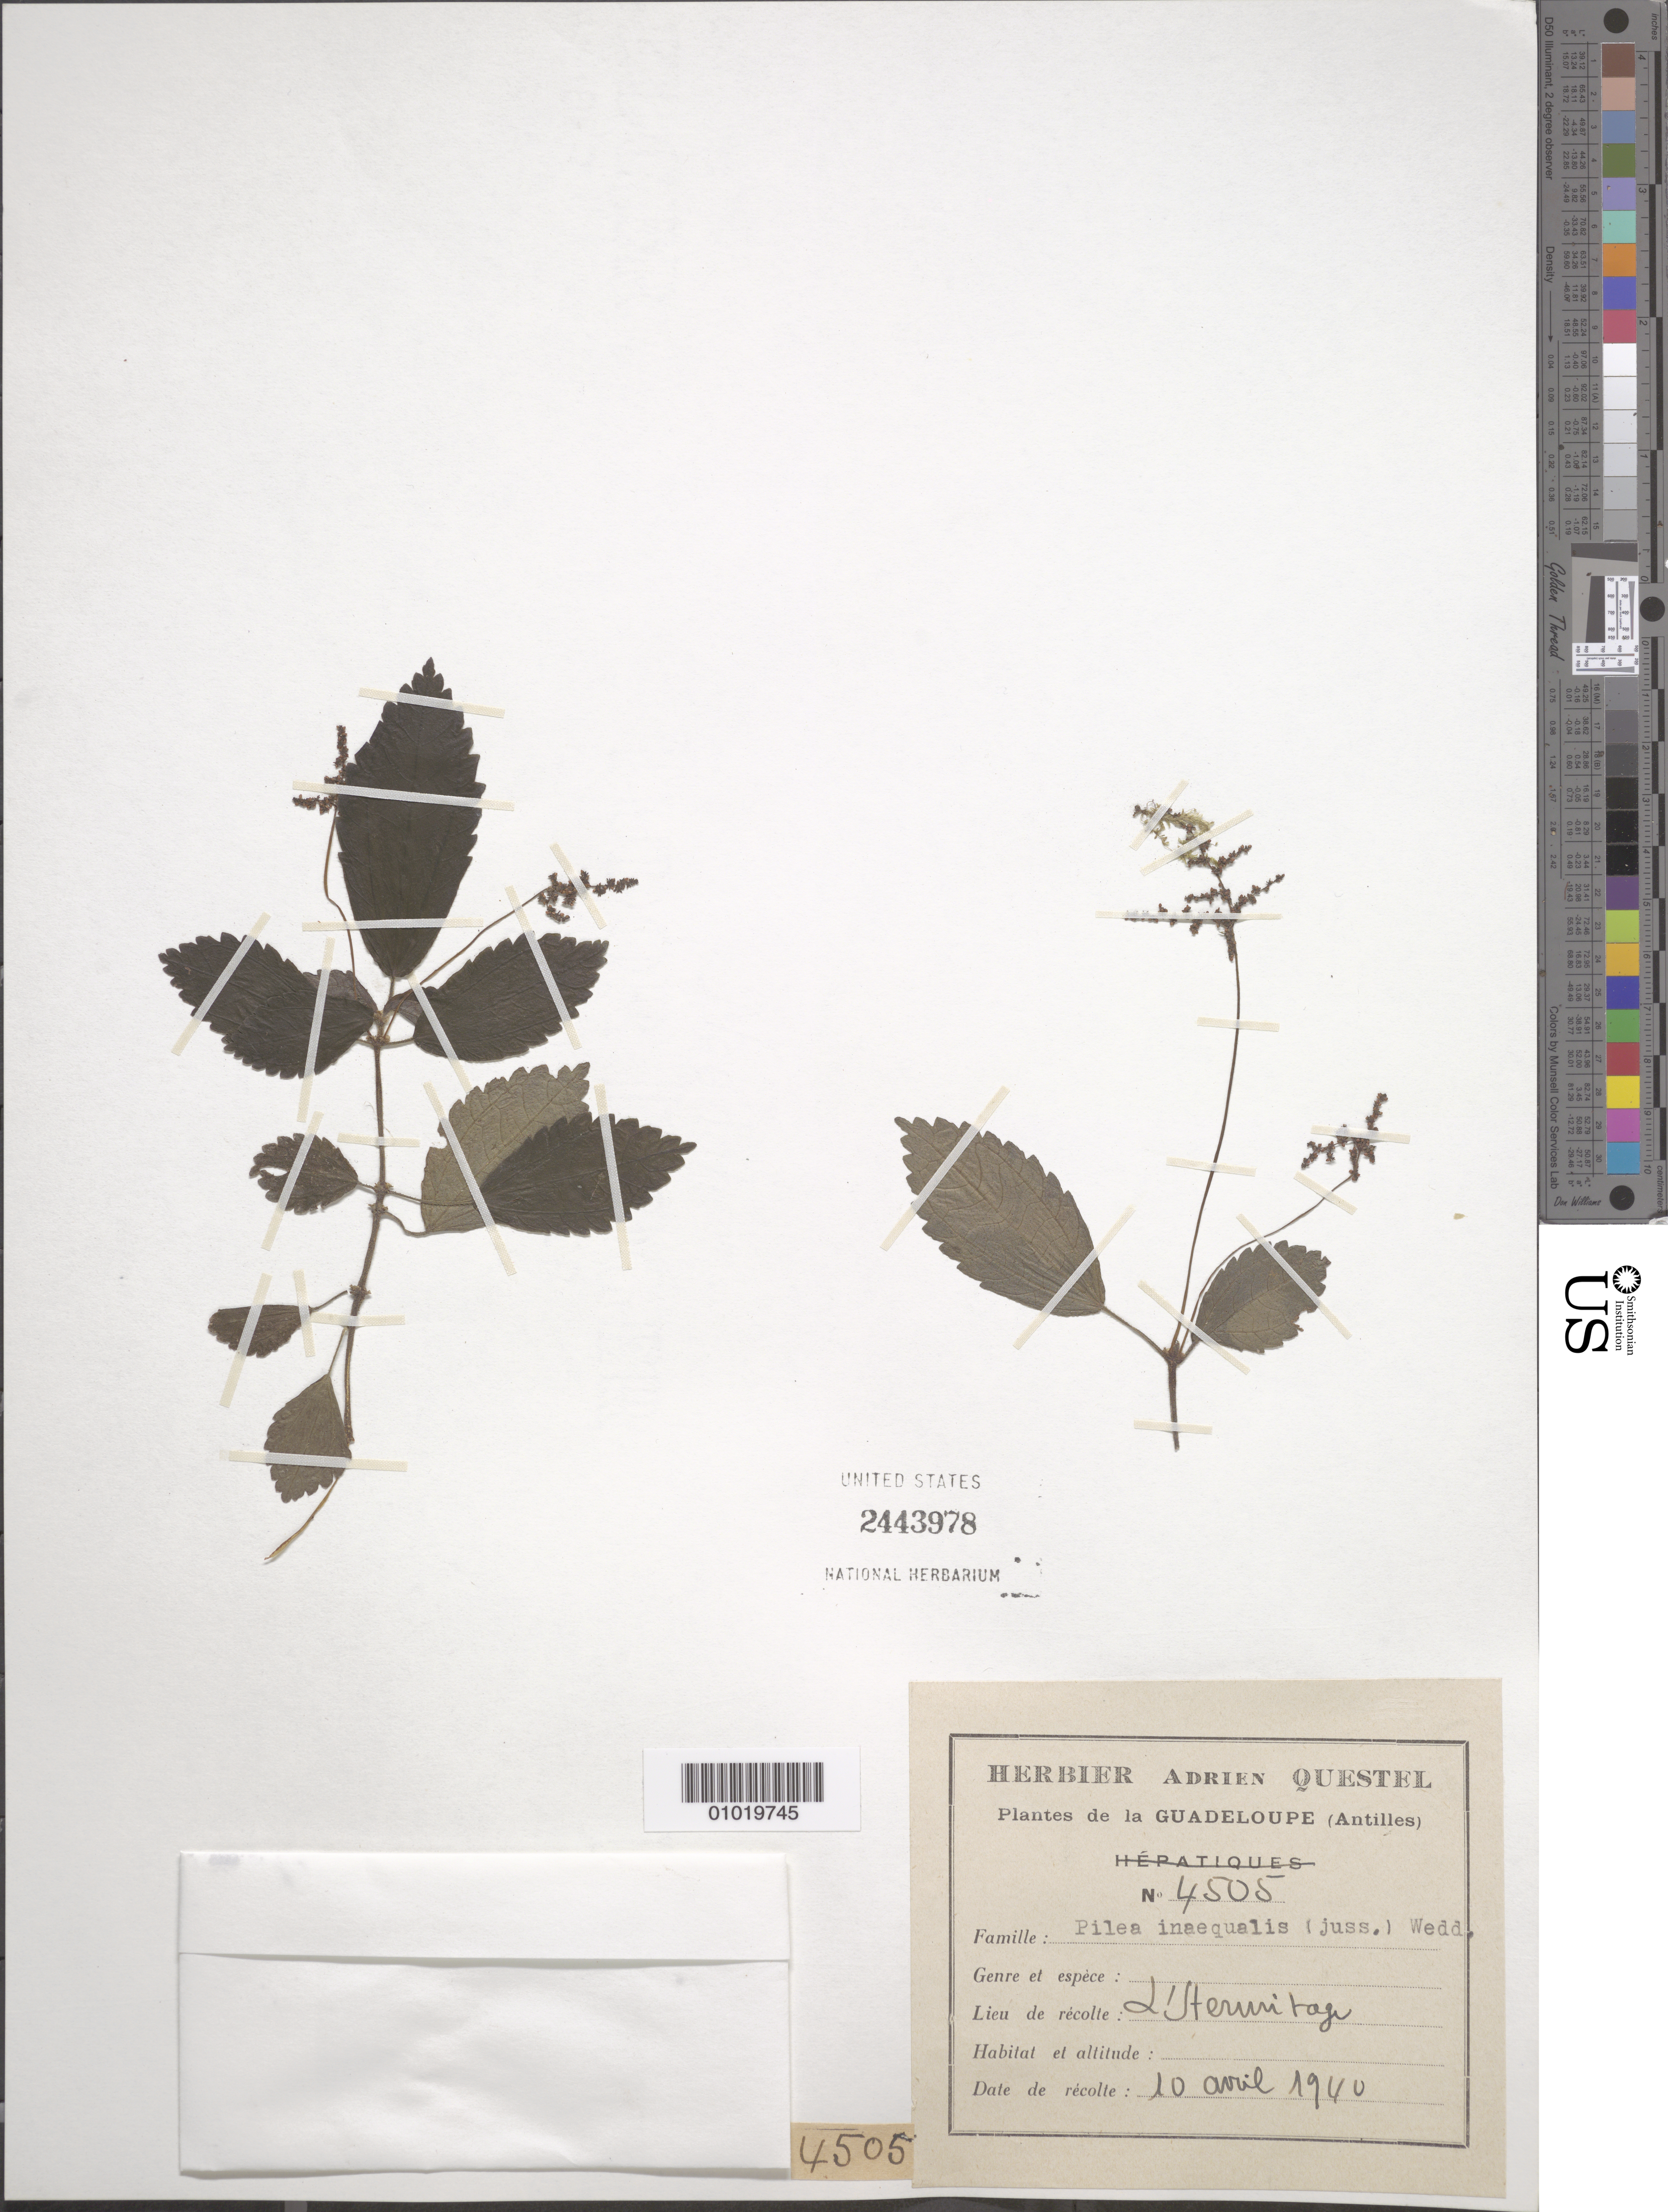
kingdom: Plantae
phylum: Tracheophyta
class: Magnoliopsida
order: Rosales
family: Urticaceae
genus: Pilea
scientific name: Pilea inaequalis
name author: (Juss. ex Poir.) Wedd.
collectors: A. Questel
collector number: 4505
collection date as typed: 10 Apr 1940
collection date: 1940-04-10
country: Guadeloupe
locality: L'Sternu tag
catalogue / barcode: US 2443978